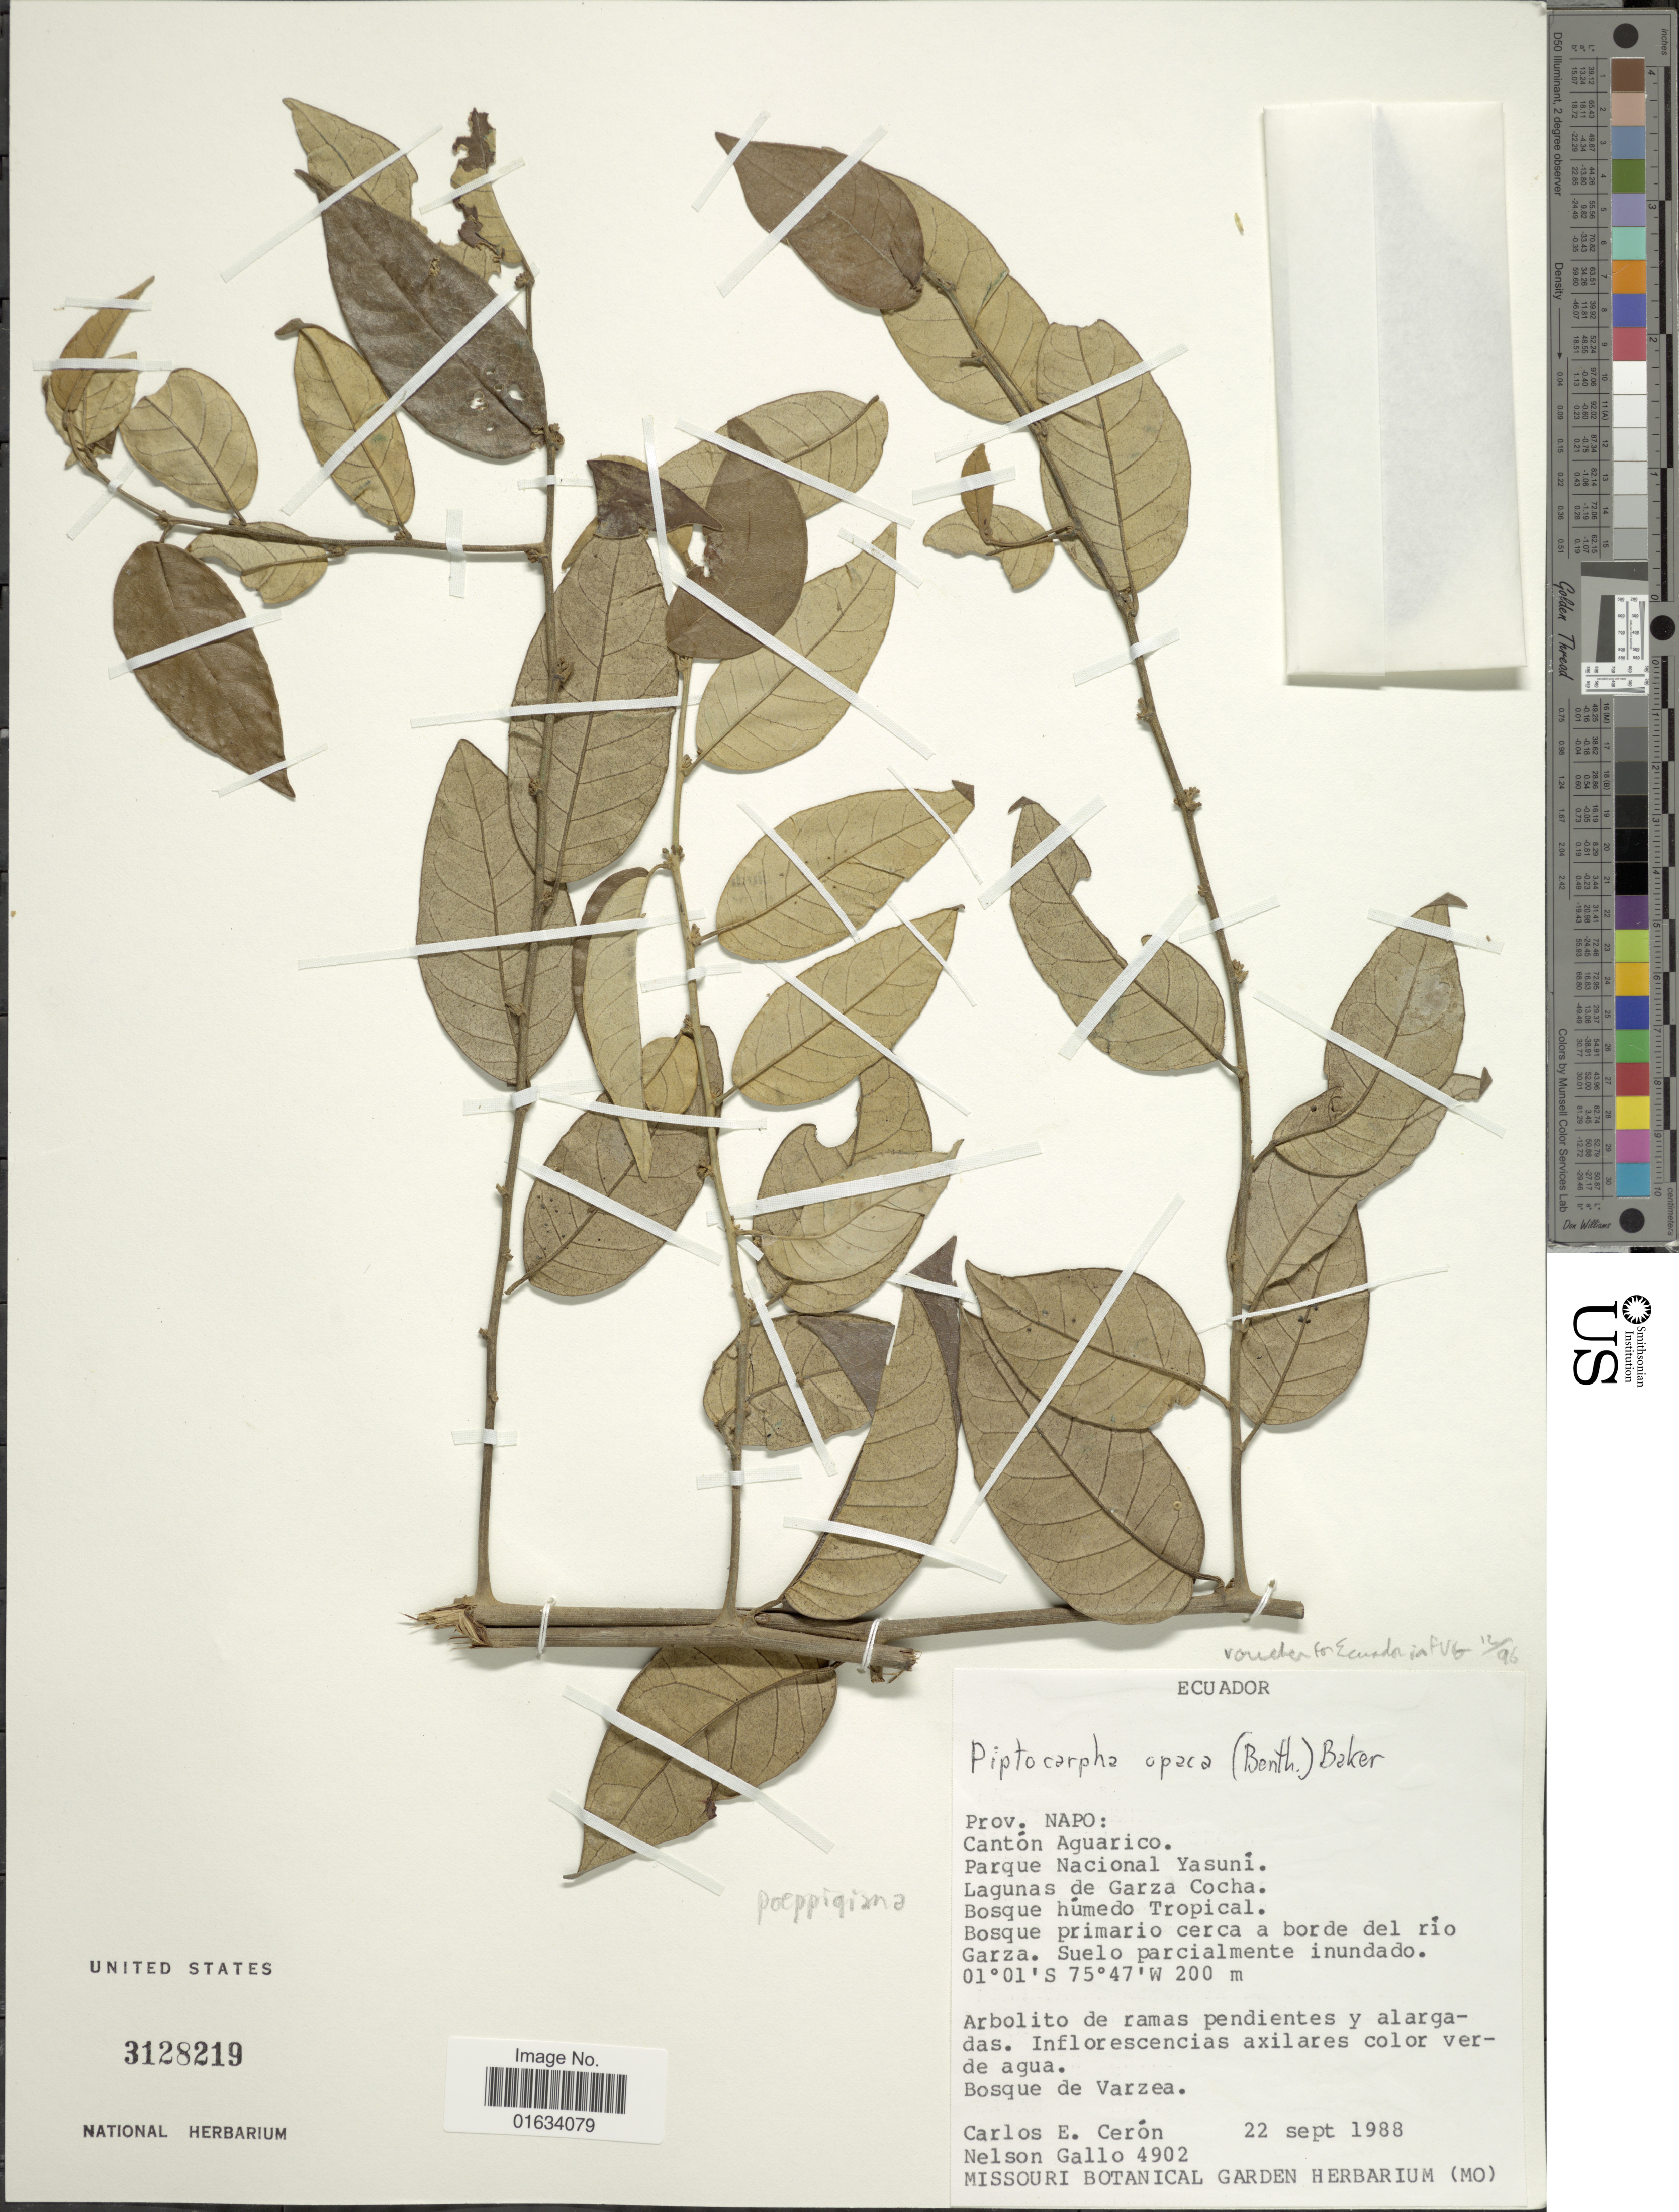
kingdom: Plantae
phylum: Tracheophyta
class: Magnoliopsida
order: Asterales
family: Asteraceae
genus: Piptocarpha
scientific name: Piptocarpha poeppigiana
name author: (DC.) Baker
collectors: C. E. Cerón M. & N. Gallo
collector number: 4902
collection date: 1988-09-22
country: Ecuador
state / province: Napo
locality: Ecudaor. Prov. Napo: Canton Aguarico. parque Nacional Yasuni. lagunas de Garza Cocha. Bosque humedo Tropical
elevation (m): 200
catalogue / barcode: US 3128219